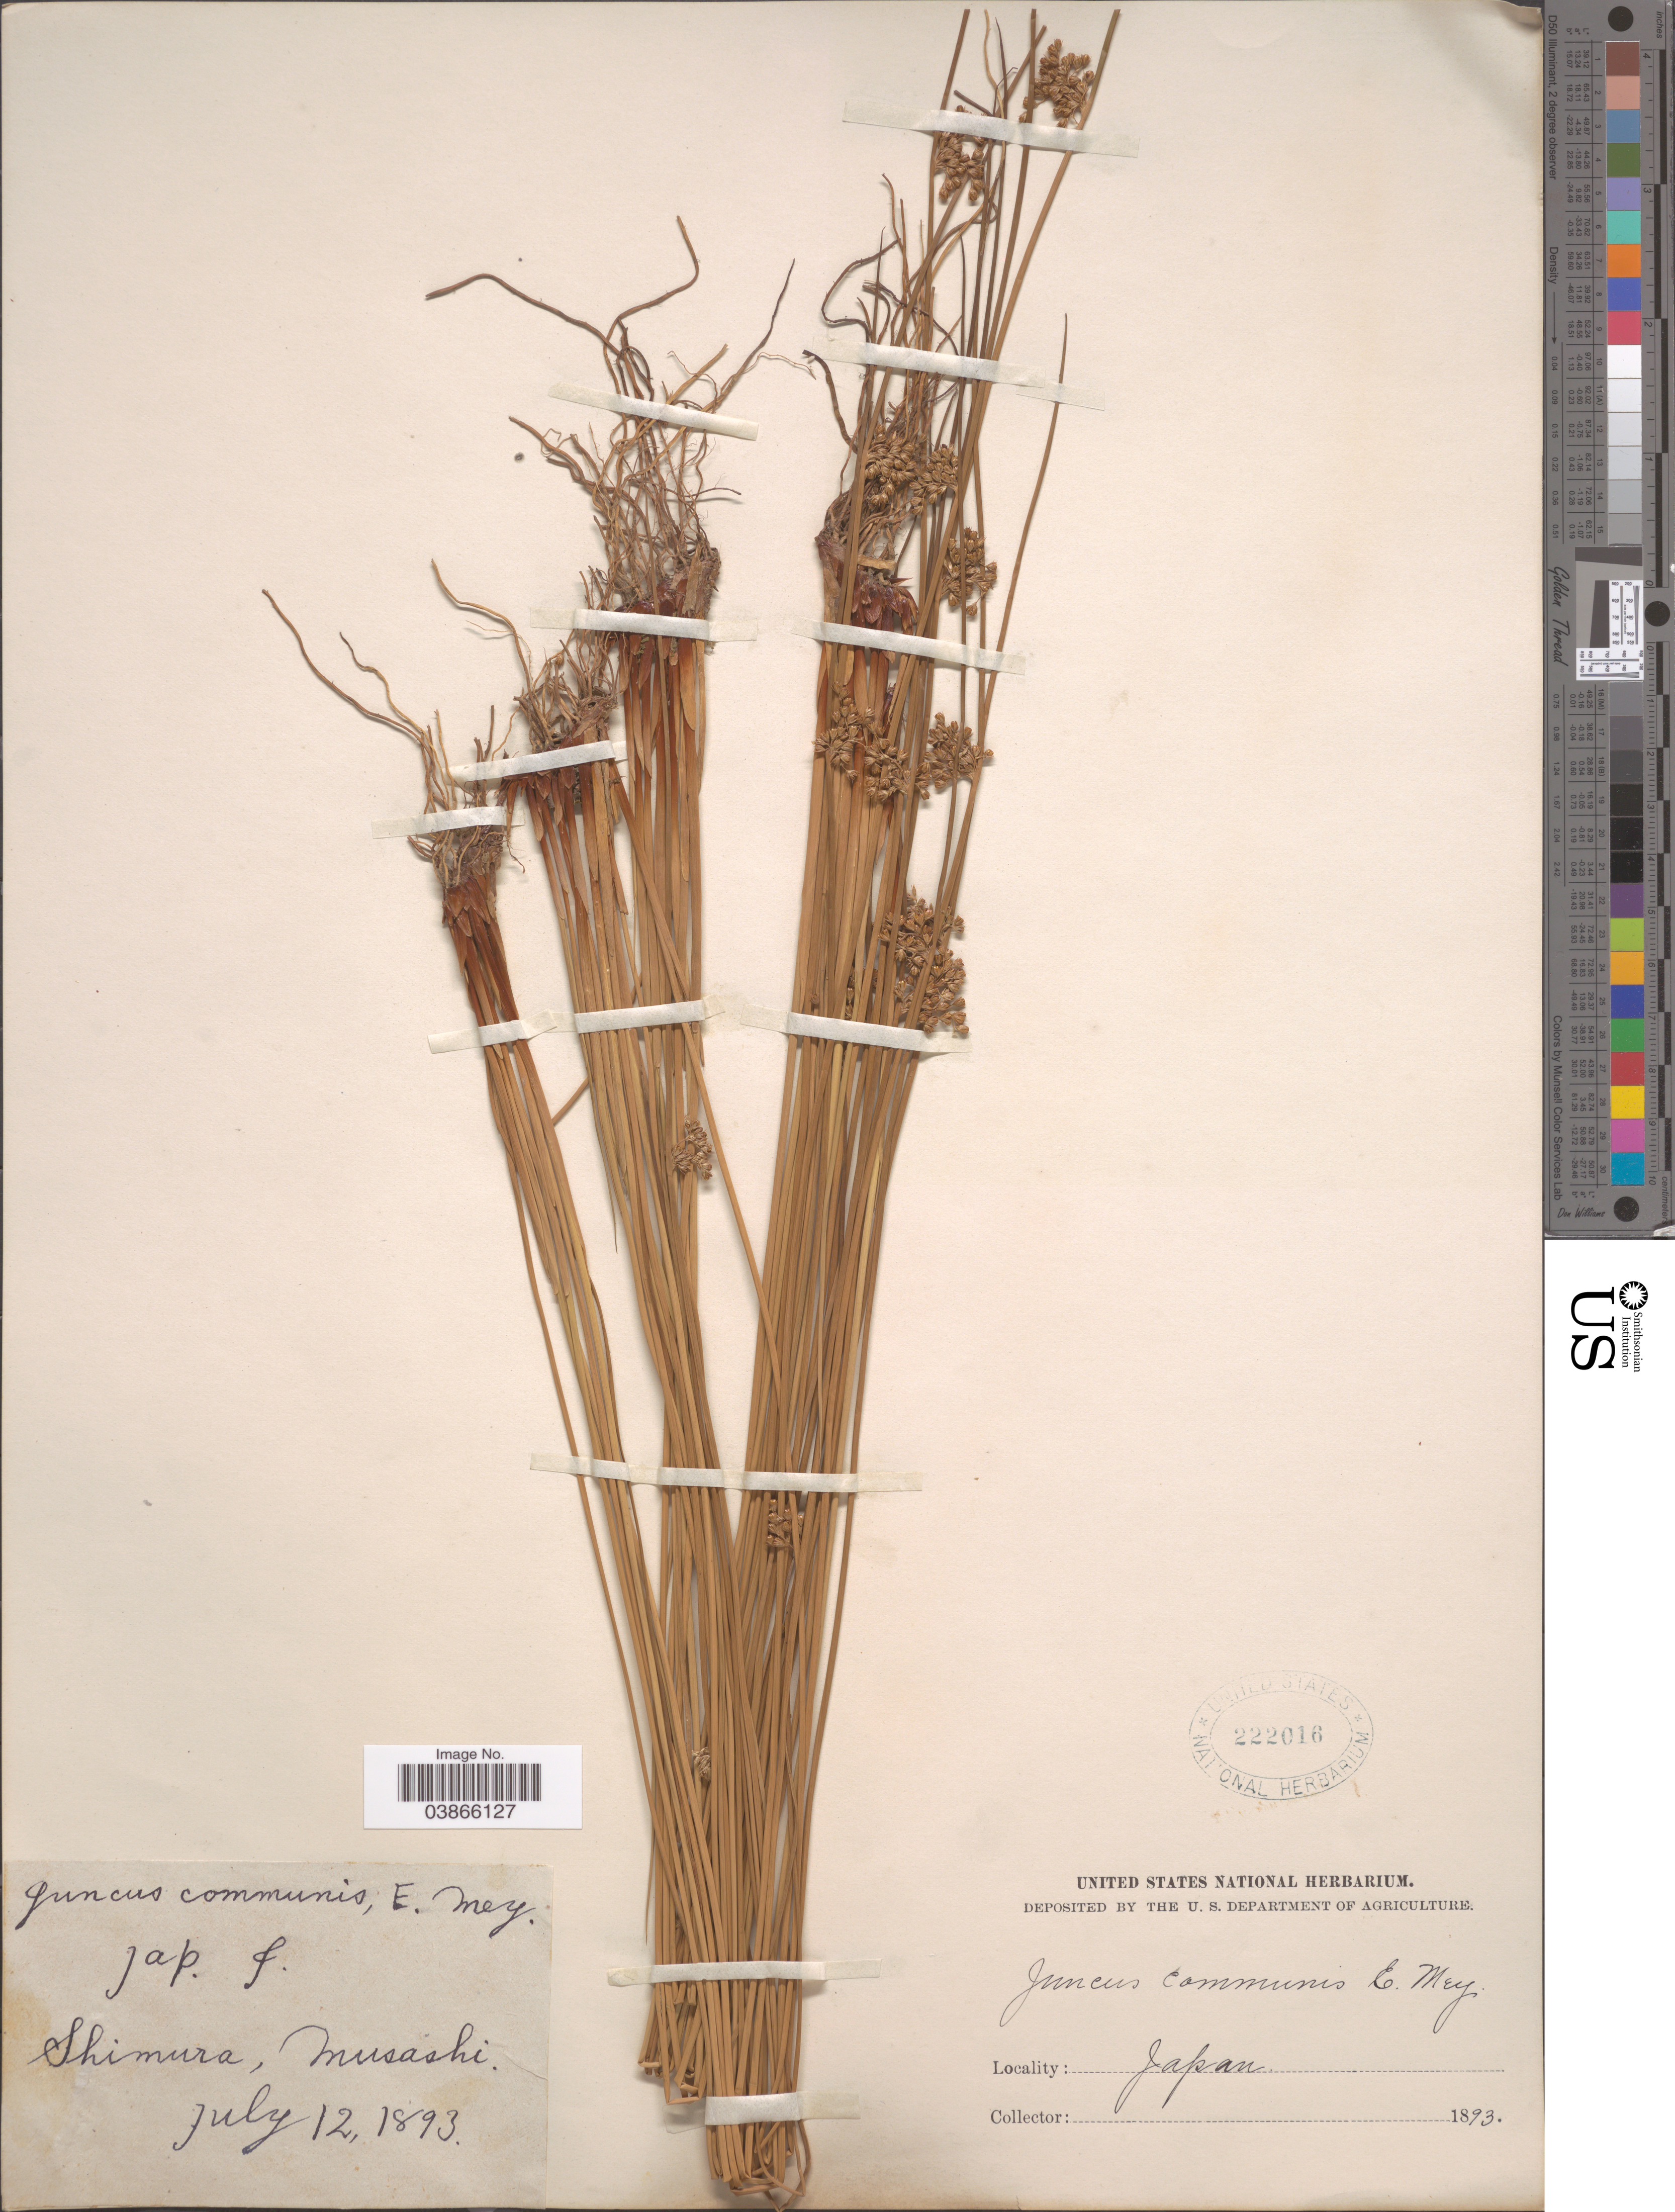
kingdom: Plantae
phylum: Tracheophyta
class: Liliopsida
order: Poales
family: Juncaceae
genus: Juncus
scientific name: Juncus effusus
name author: L.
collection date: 1893-07-12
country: Japan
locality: Shimura, Musashi.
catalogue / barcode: US 222016